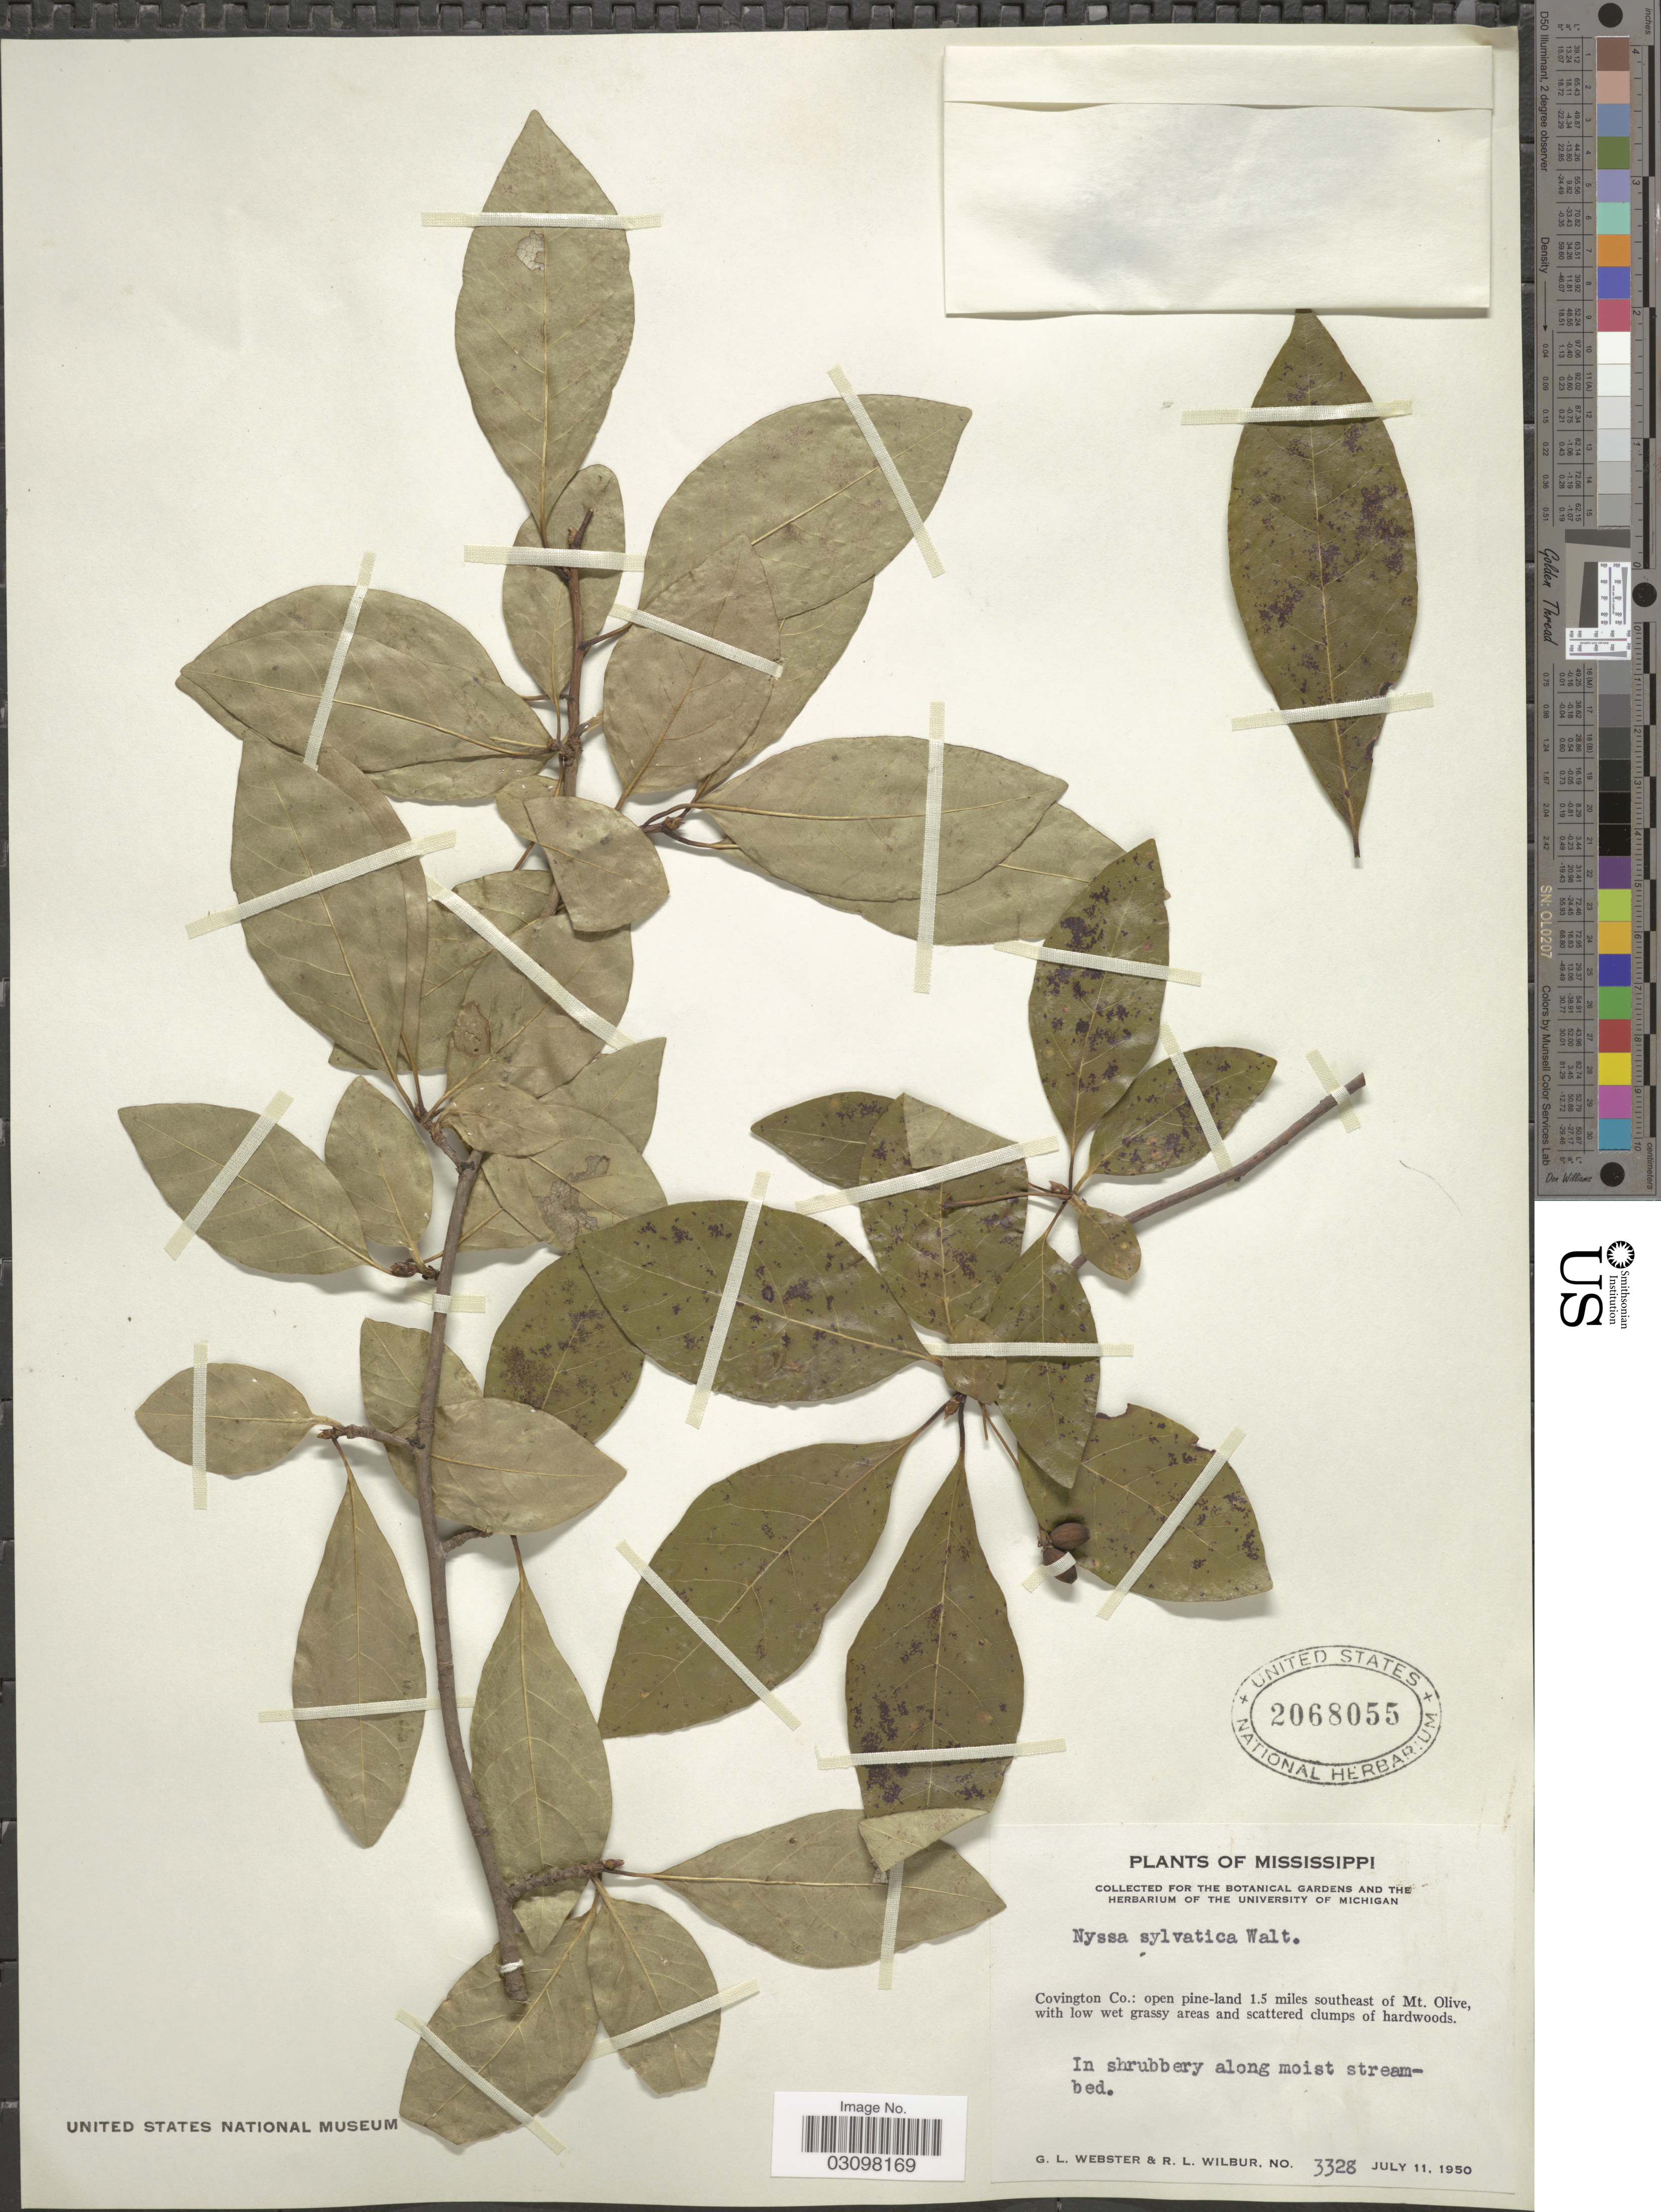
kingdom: Plantae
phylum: Tracheophyta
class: Magnoliopsida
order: Cornales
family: Nyssaceae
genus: Nyssa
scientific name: Nyssa sylvatica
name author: Marshall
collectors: G. L. Webster & R. L. Wilbur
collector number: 3328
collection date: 1950-07-11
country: United States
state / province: Mississippi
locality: Covington Co.: open pine-land 1.5 miles southeast of Mt. Olive.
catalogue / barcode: US 2068055